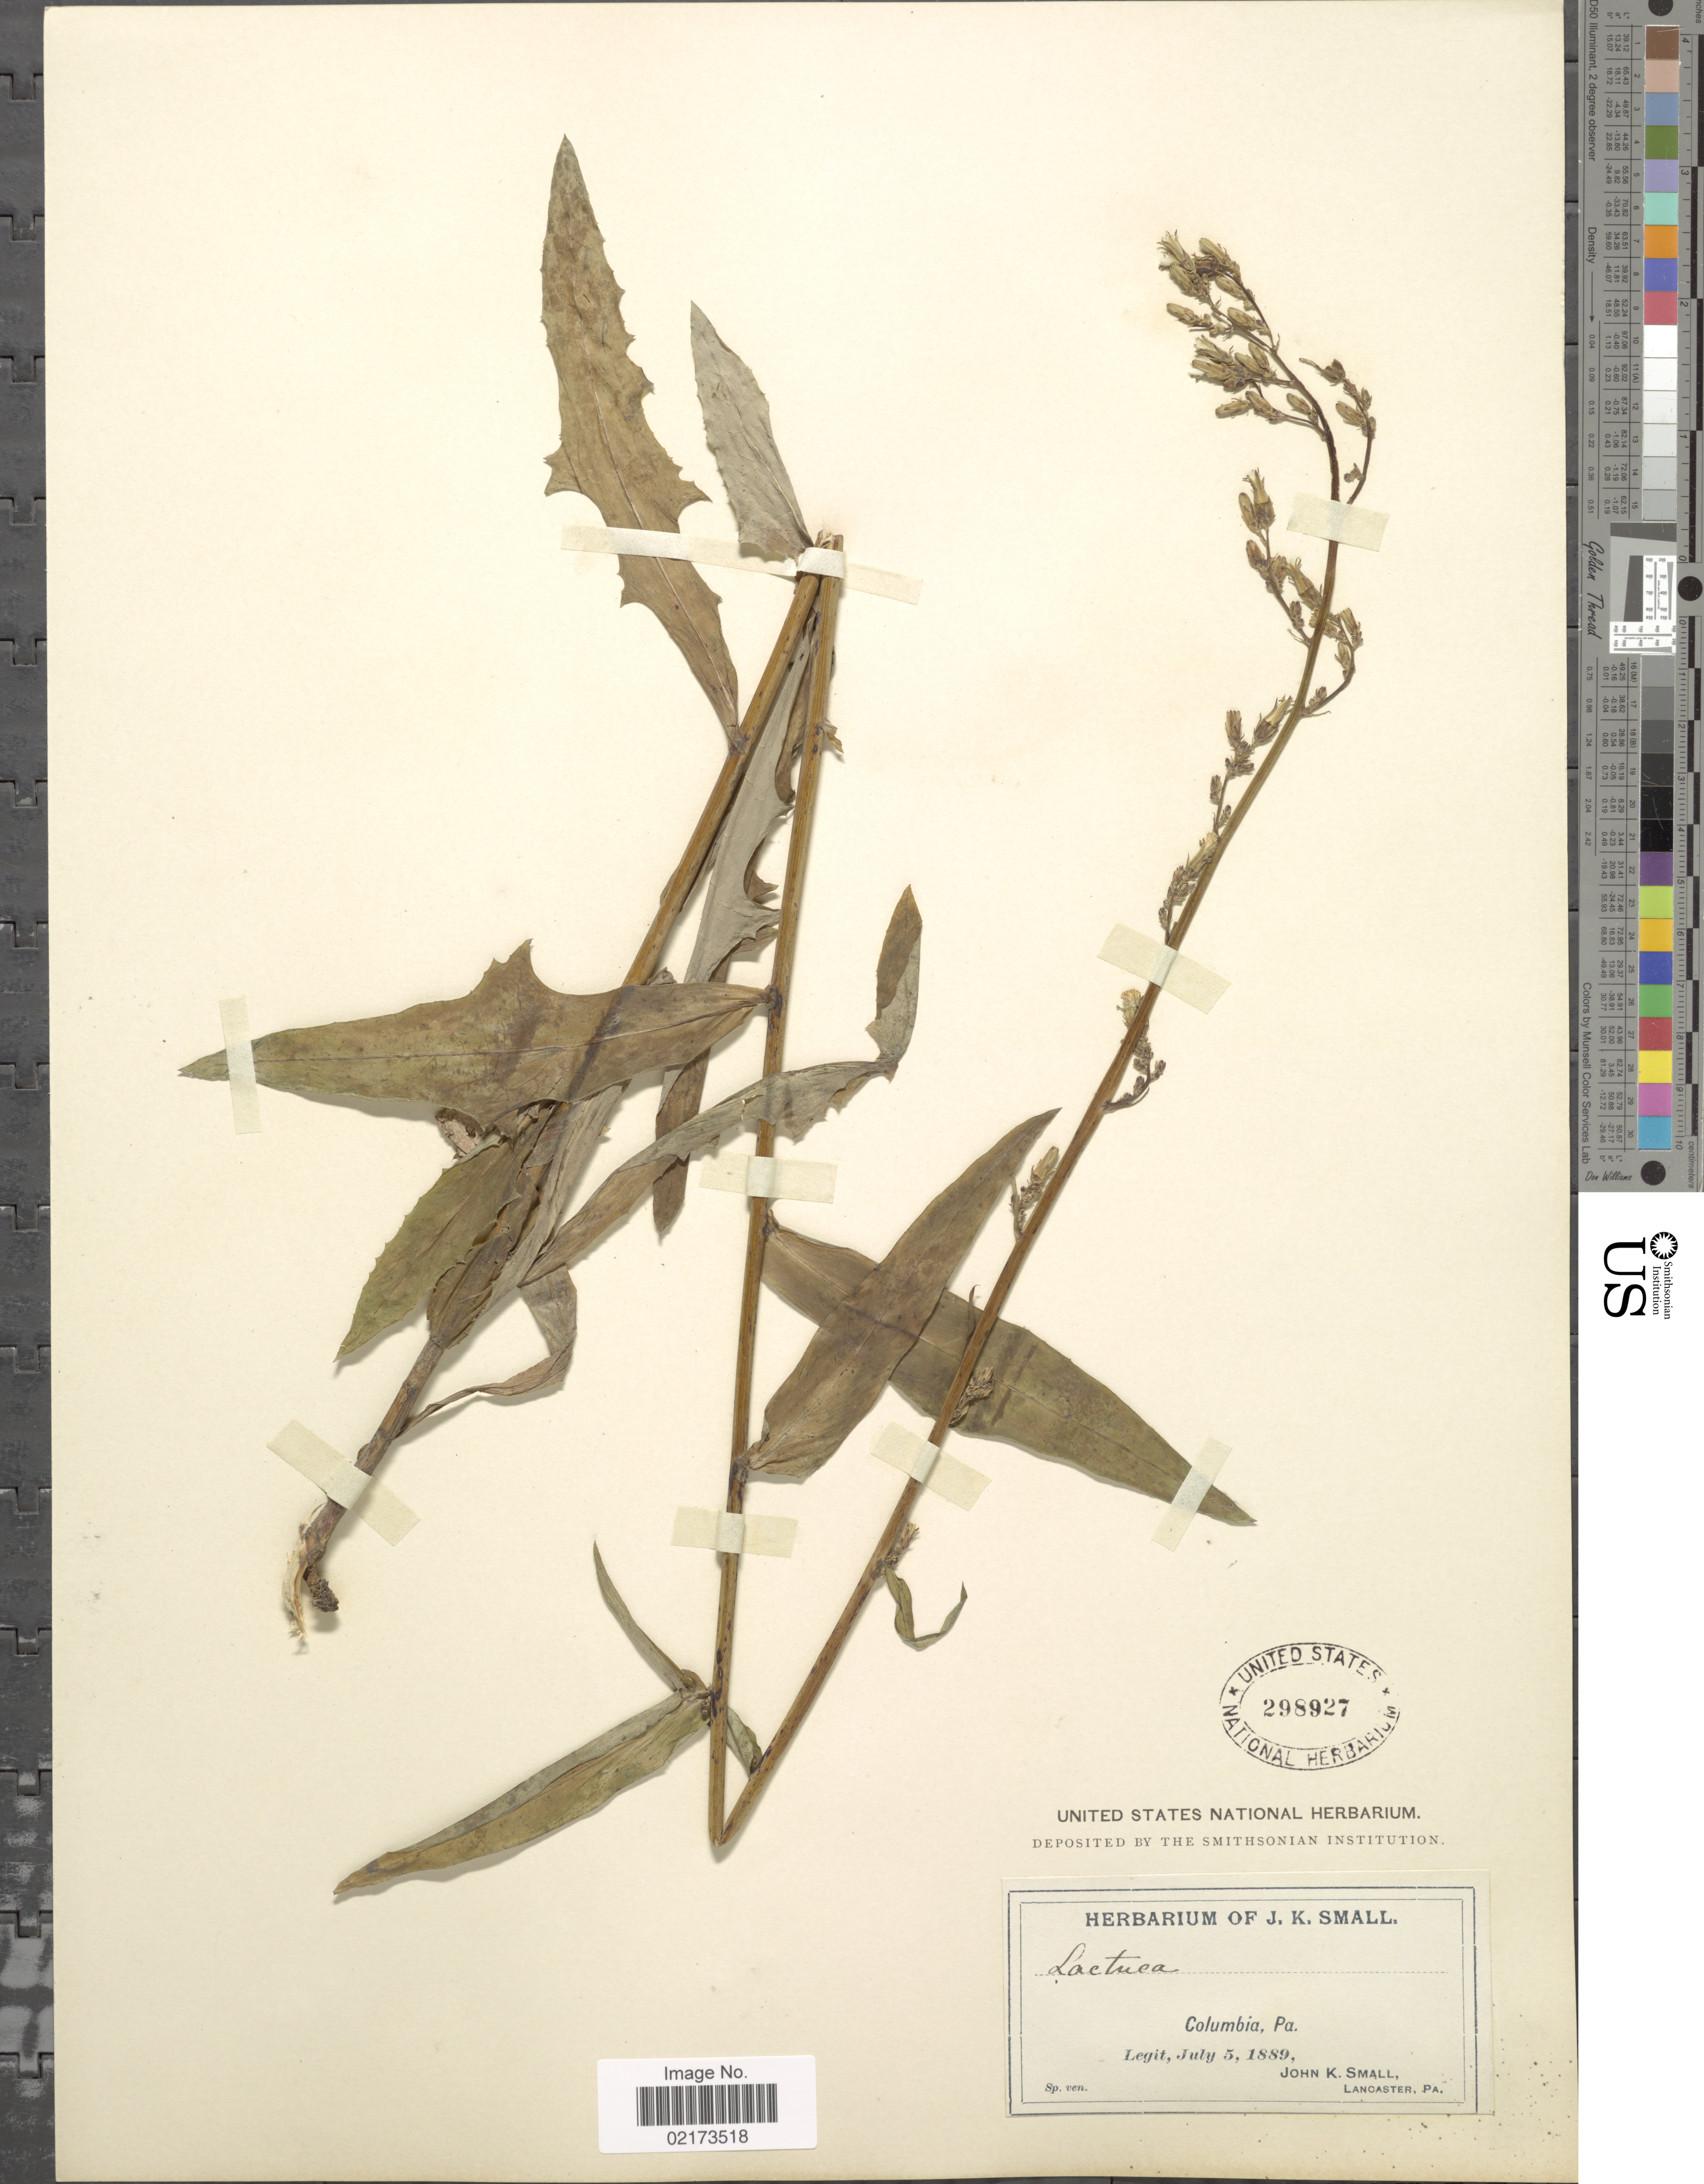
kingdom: Plantae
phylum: Tracheophyta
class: Magnoliopsida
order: Asterales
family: Asteraceae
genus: Lactuca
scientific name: Lactuca canadensis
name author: L.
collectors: J. K. Small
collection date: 1889-07-05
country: United States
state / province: Pennsylvania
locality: Columbia, Pa.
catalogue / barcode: US 298927